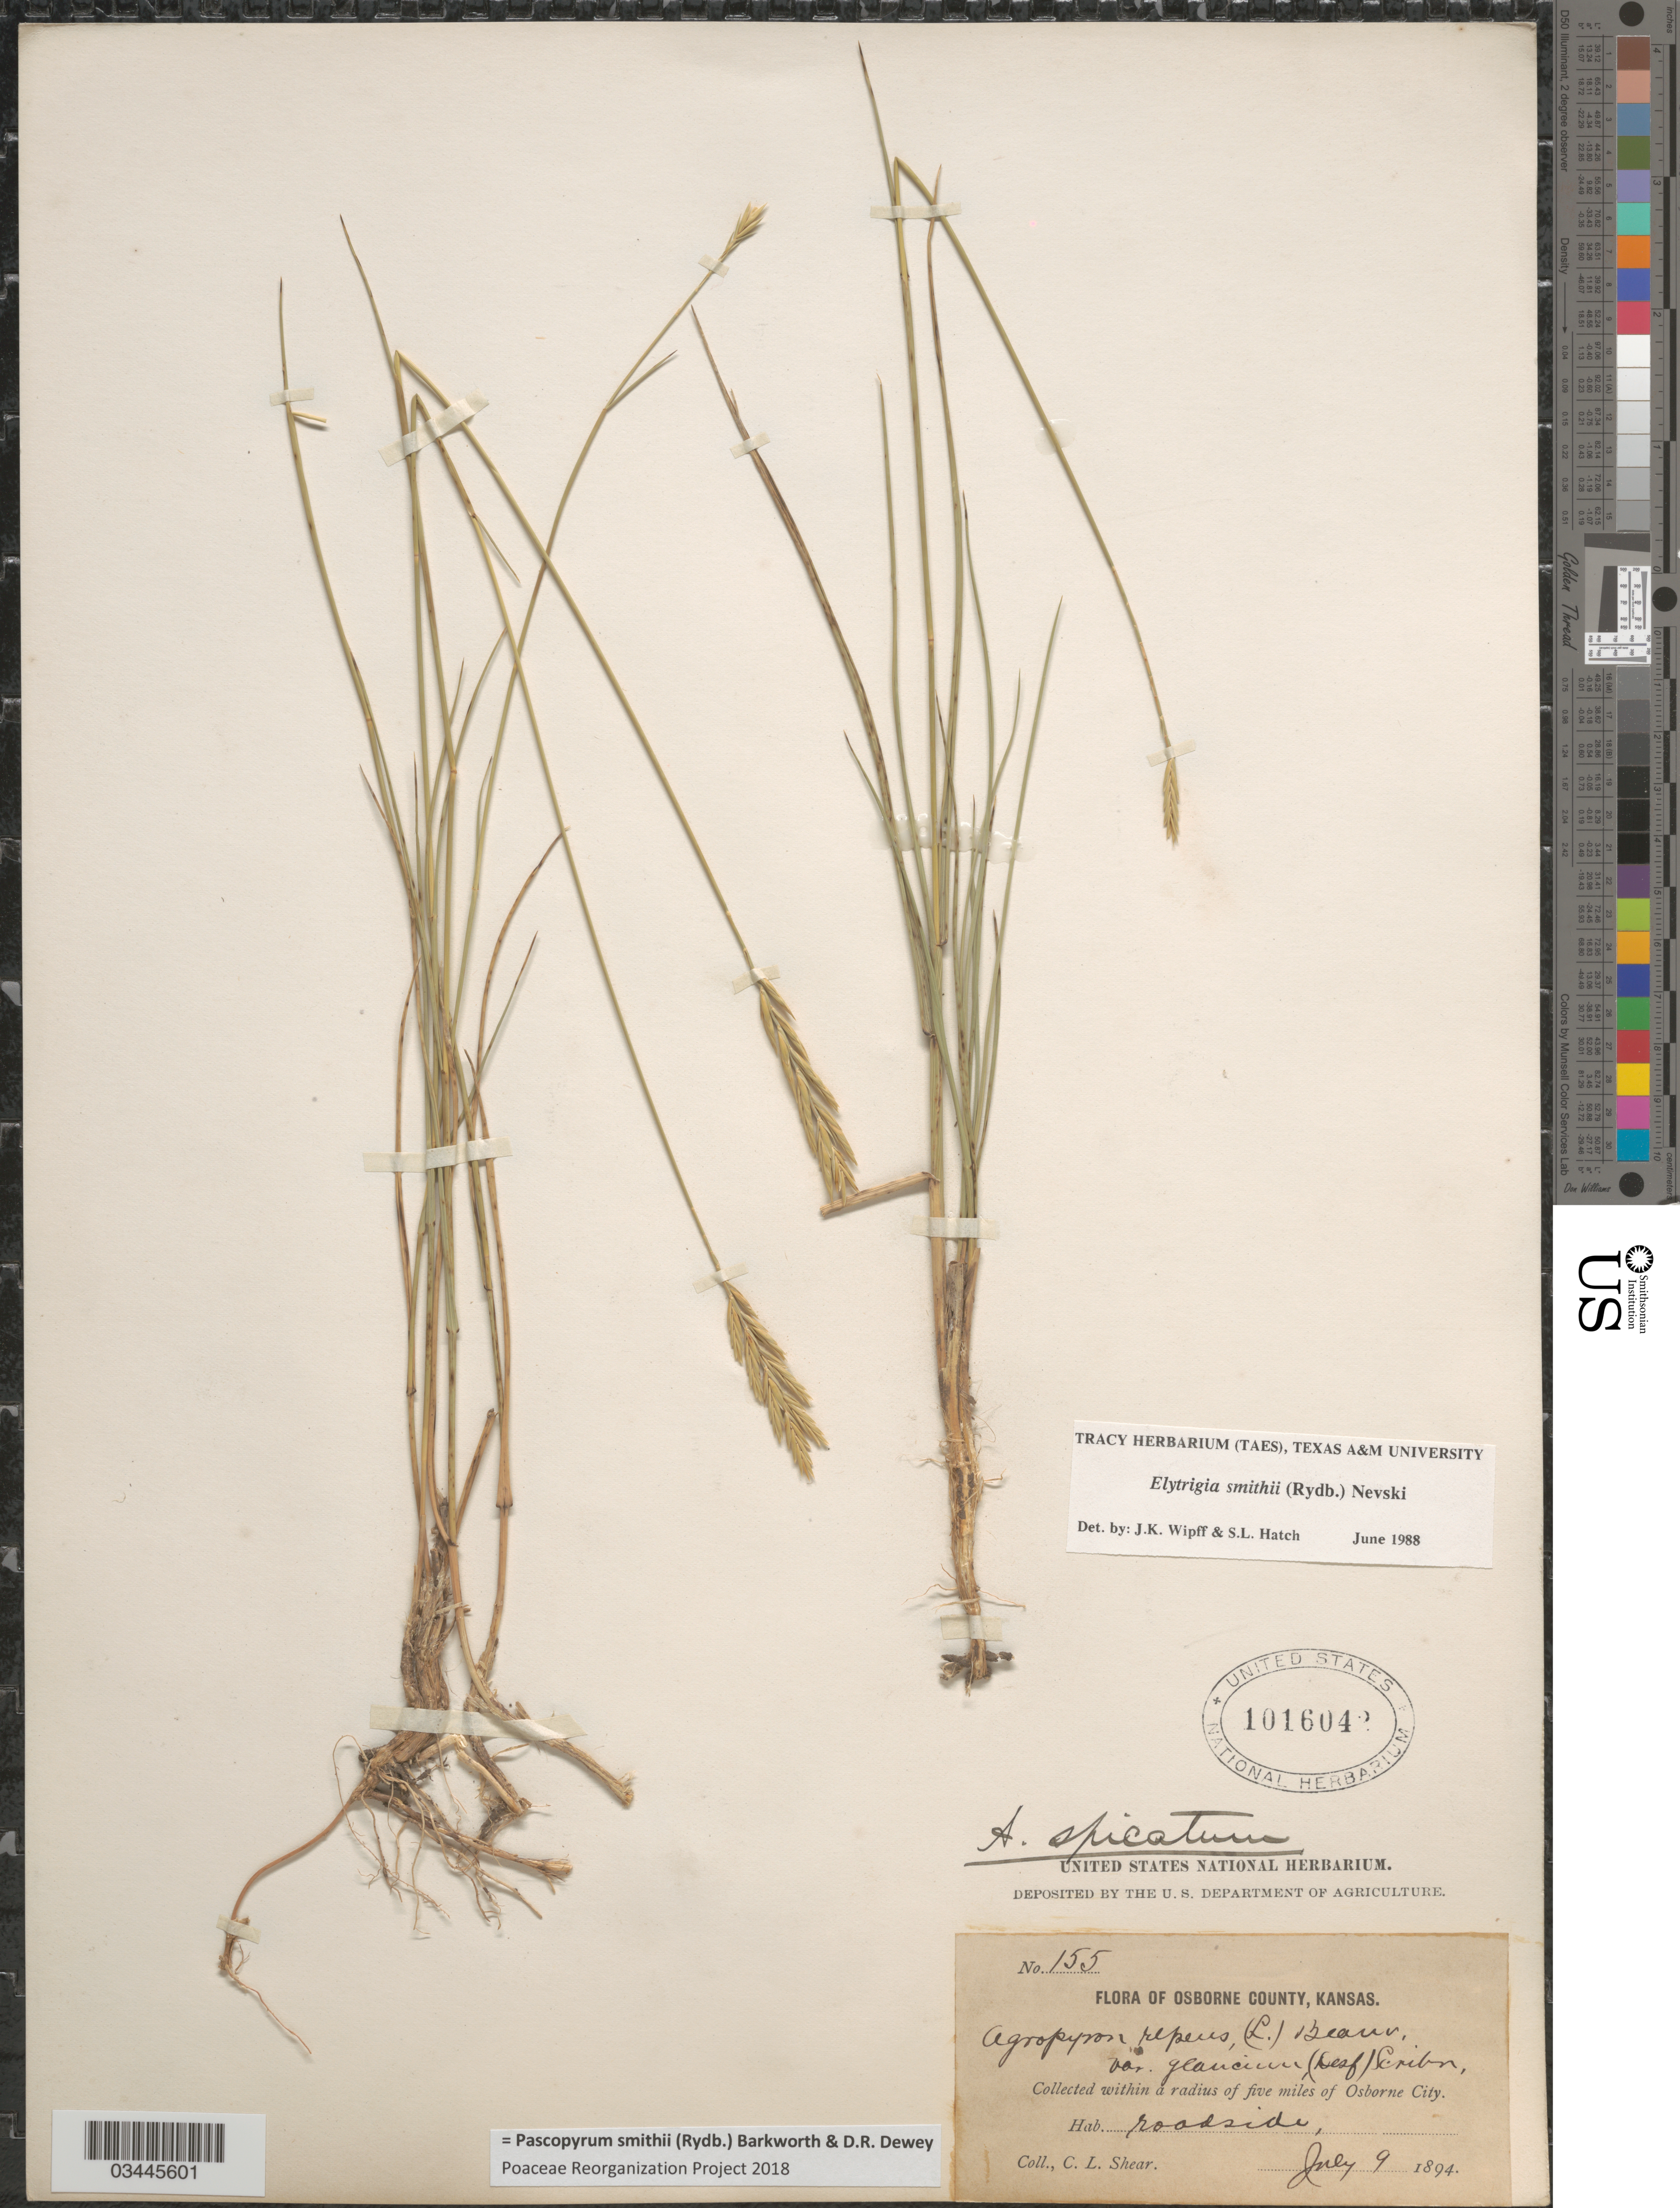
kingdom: Plantae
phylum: Tracheophyta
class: Liliopsida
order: Poales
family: Poaceae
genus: Pascopyrum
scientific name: Pascopyrum smithii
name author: (Rydb.) Barkworth & Dewey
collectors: C. L. Shear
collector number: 155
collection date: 1894-07-09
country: United States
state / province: Kansas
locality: Osborne County. Within radius of five miles of Osborne City.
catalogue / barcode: US 1016042